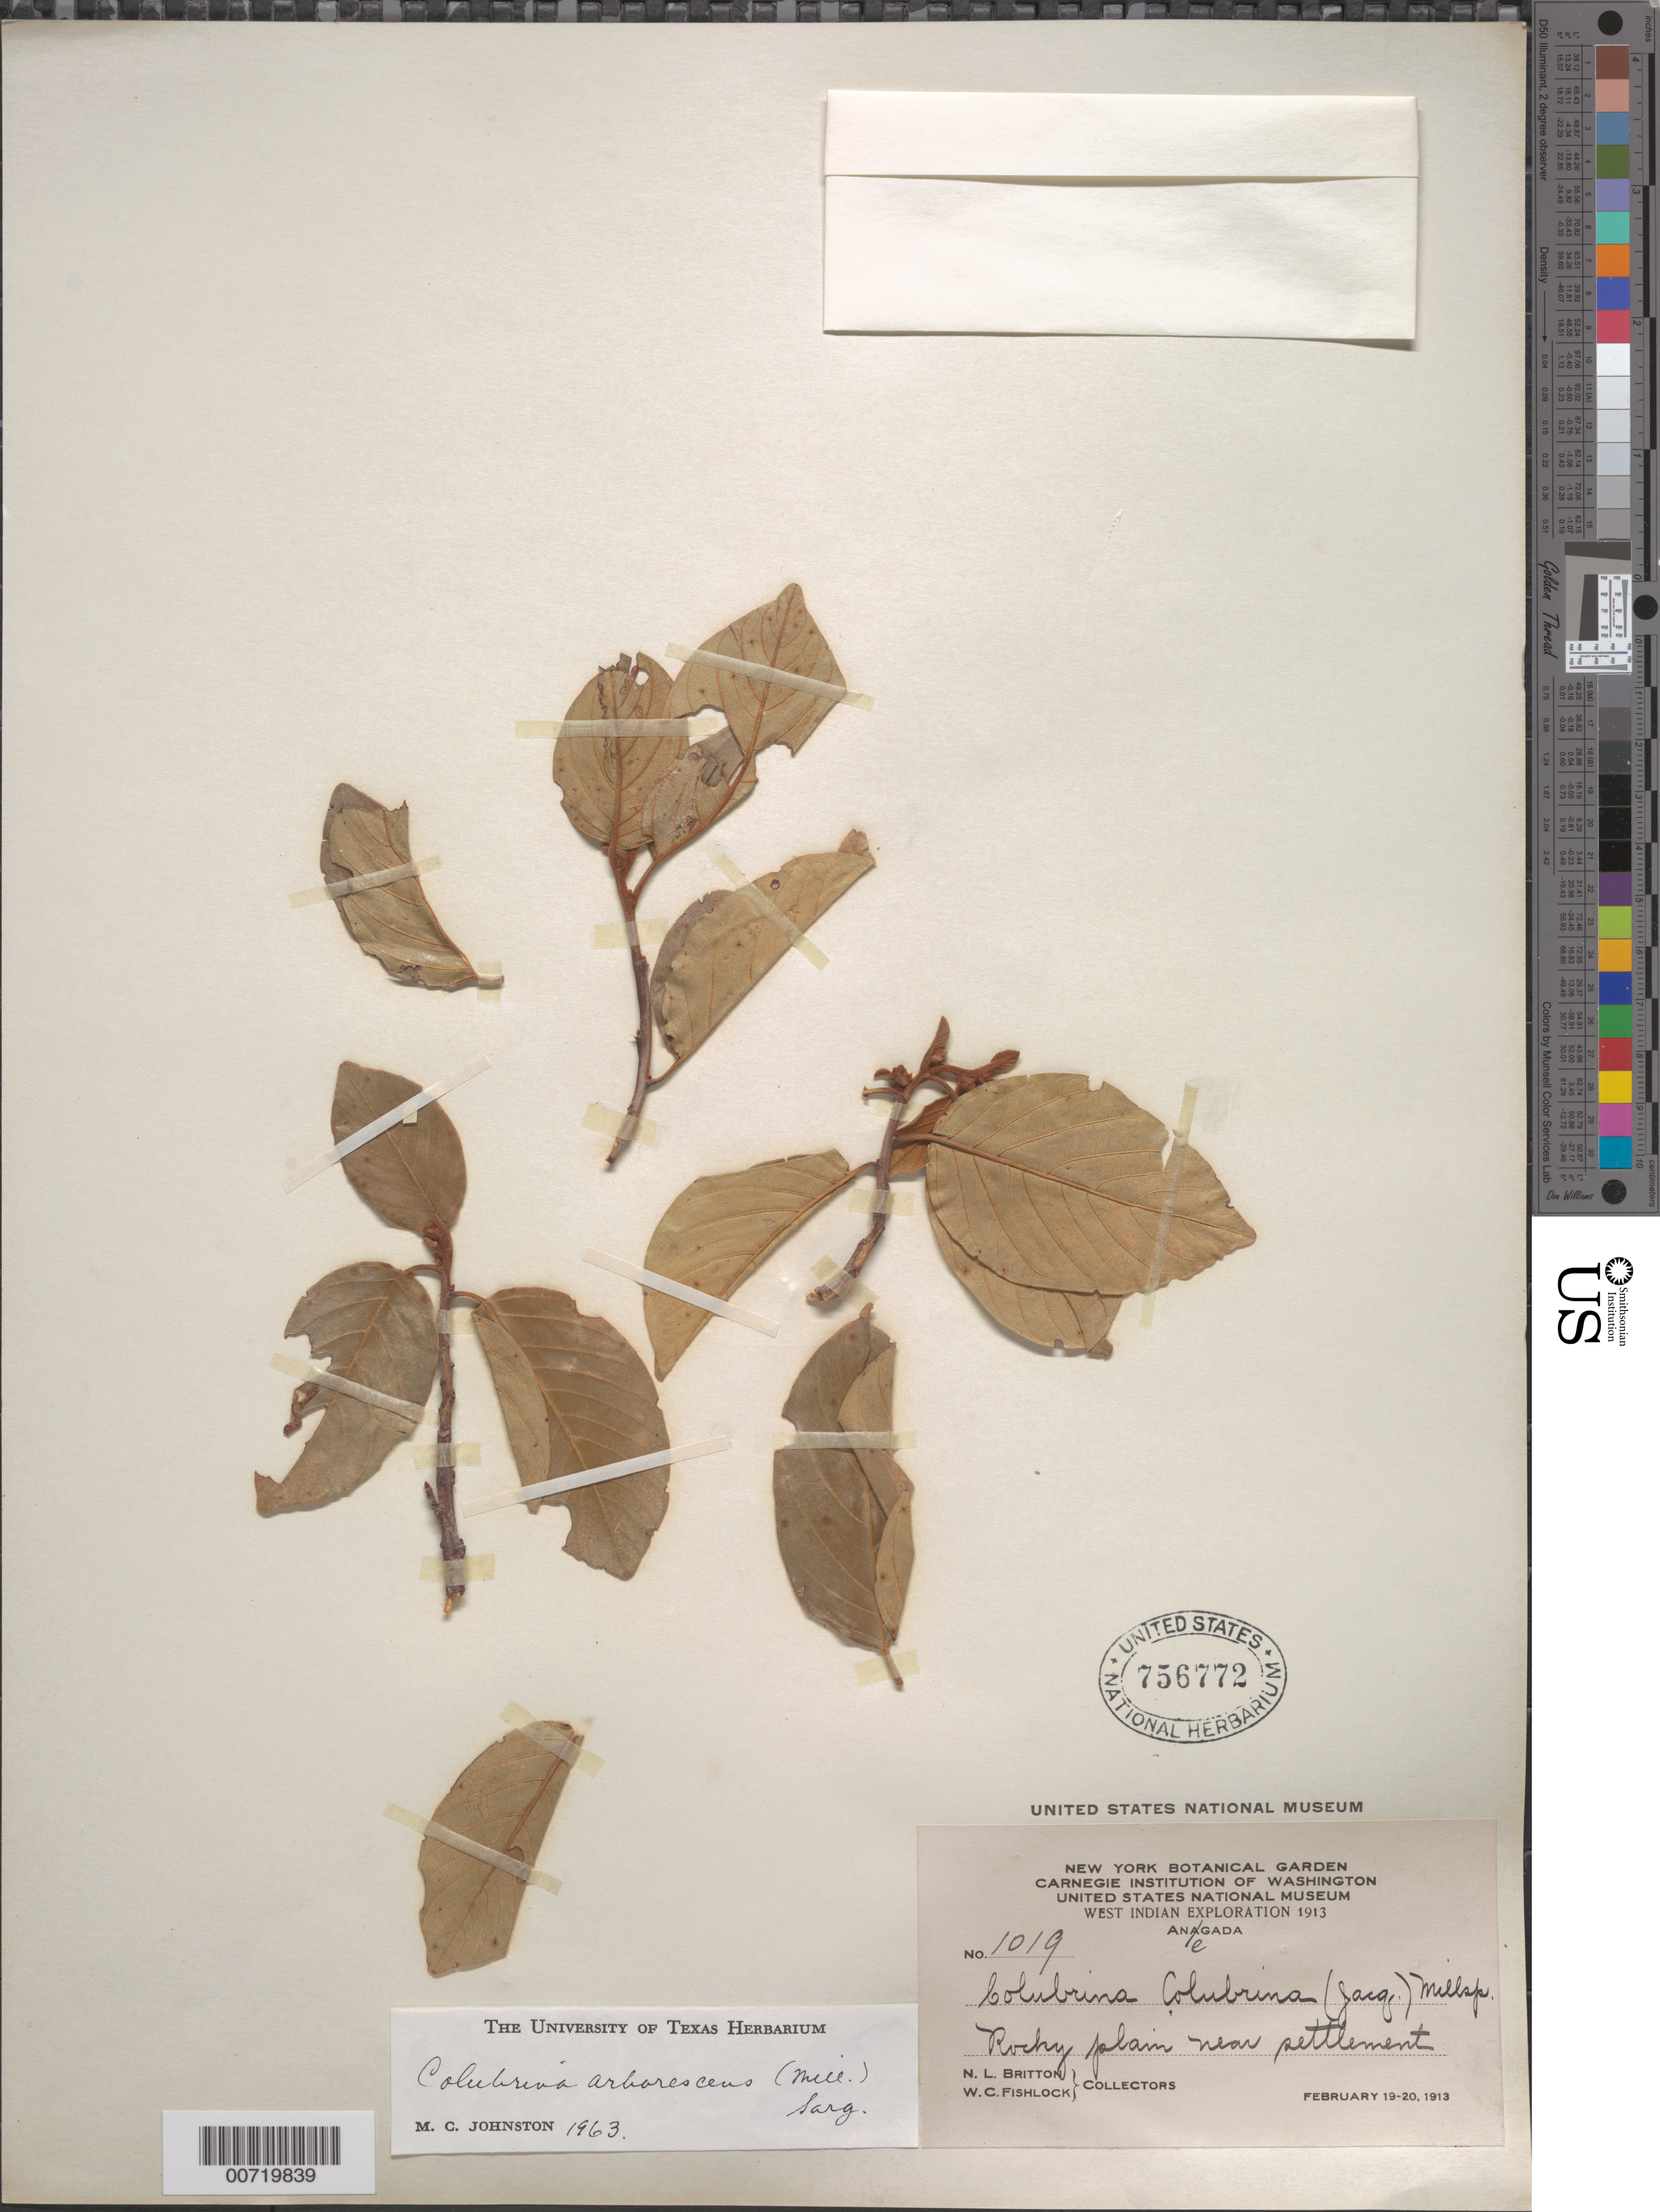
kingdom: Plantae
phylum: Tracheophyta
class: Magnoliopsida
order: Rosales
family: Rhamnaceae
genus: Colubrina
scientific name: Colubrina arborescens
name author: (Mill.) Sarg.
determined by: Johnston, Marshall C.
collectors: N. Britton & W. Fishlock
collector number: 1019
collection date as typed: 19 Feb 1913 to 20 Feb 1913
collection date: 1913-02-19/1913-02-20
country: British Virgin Islands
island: Anegada I.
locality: Settlement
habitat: Rocky plain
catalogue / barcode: US 756772